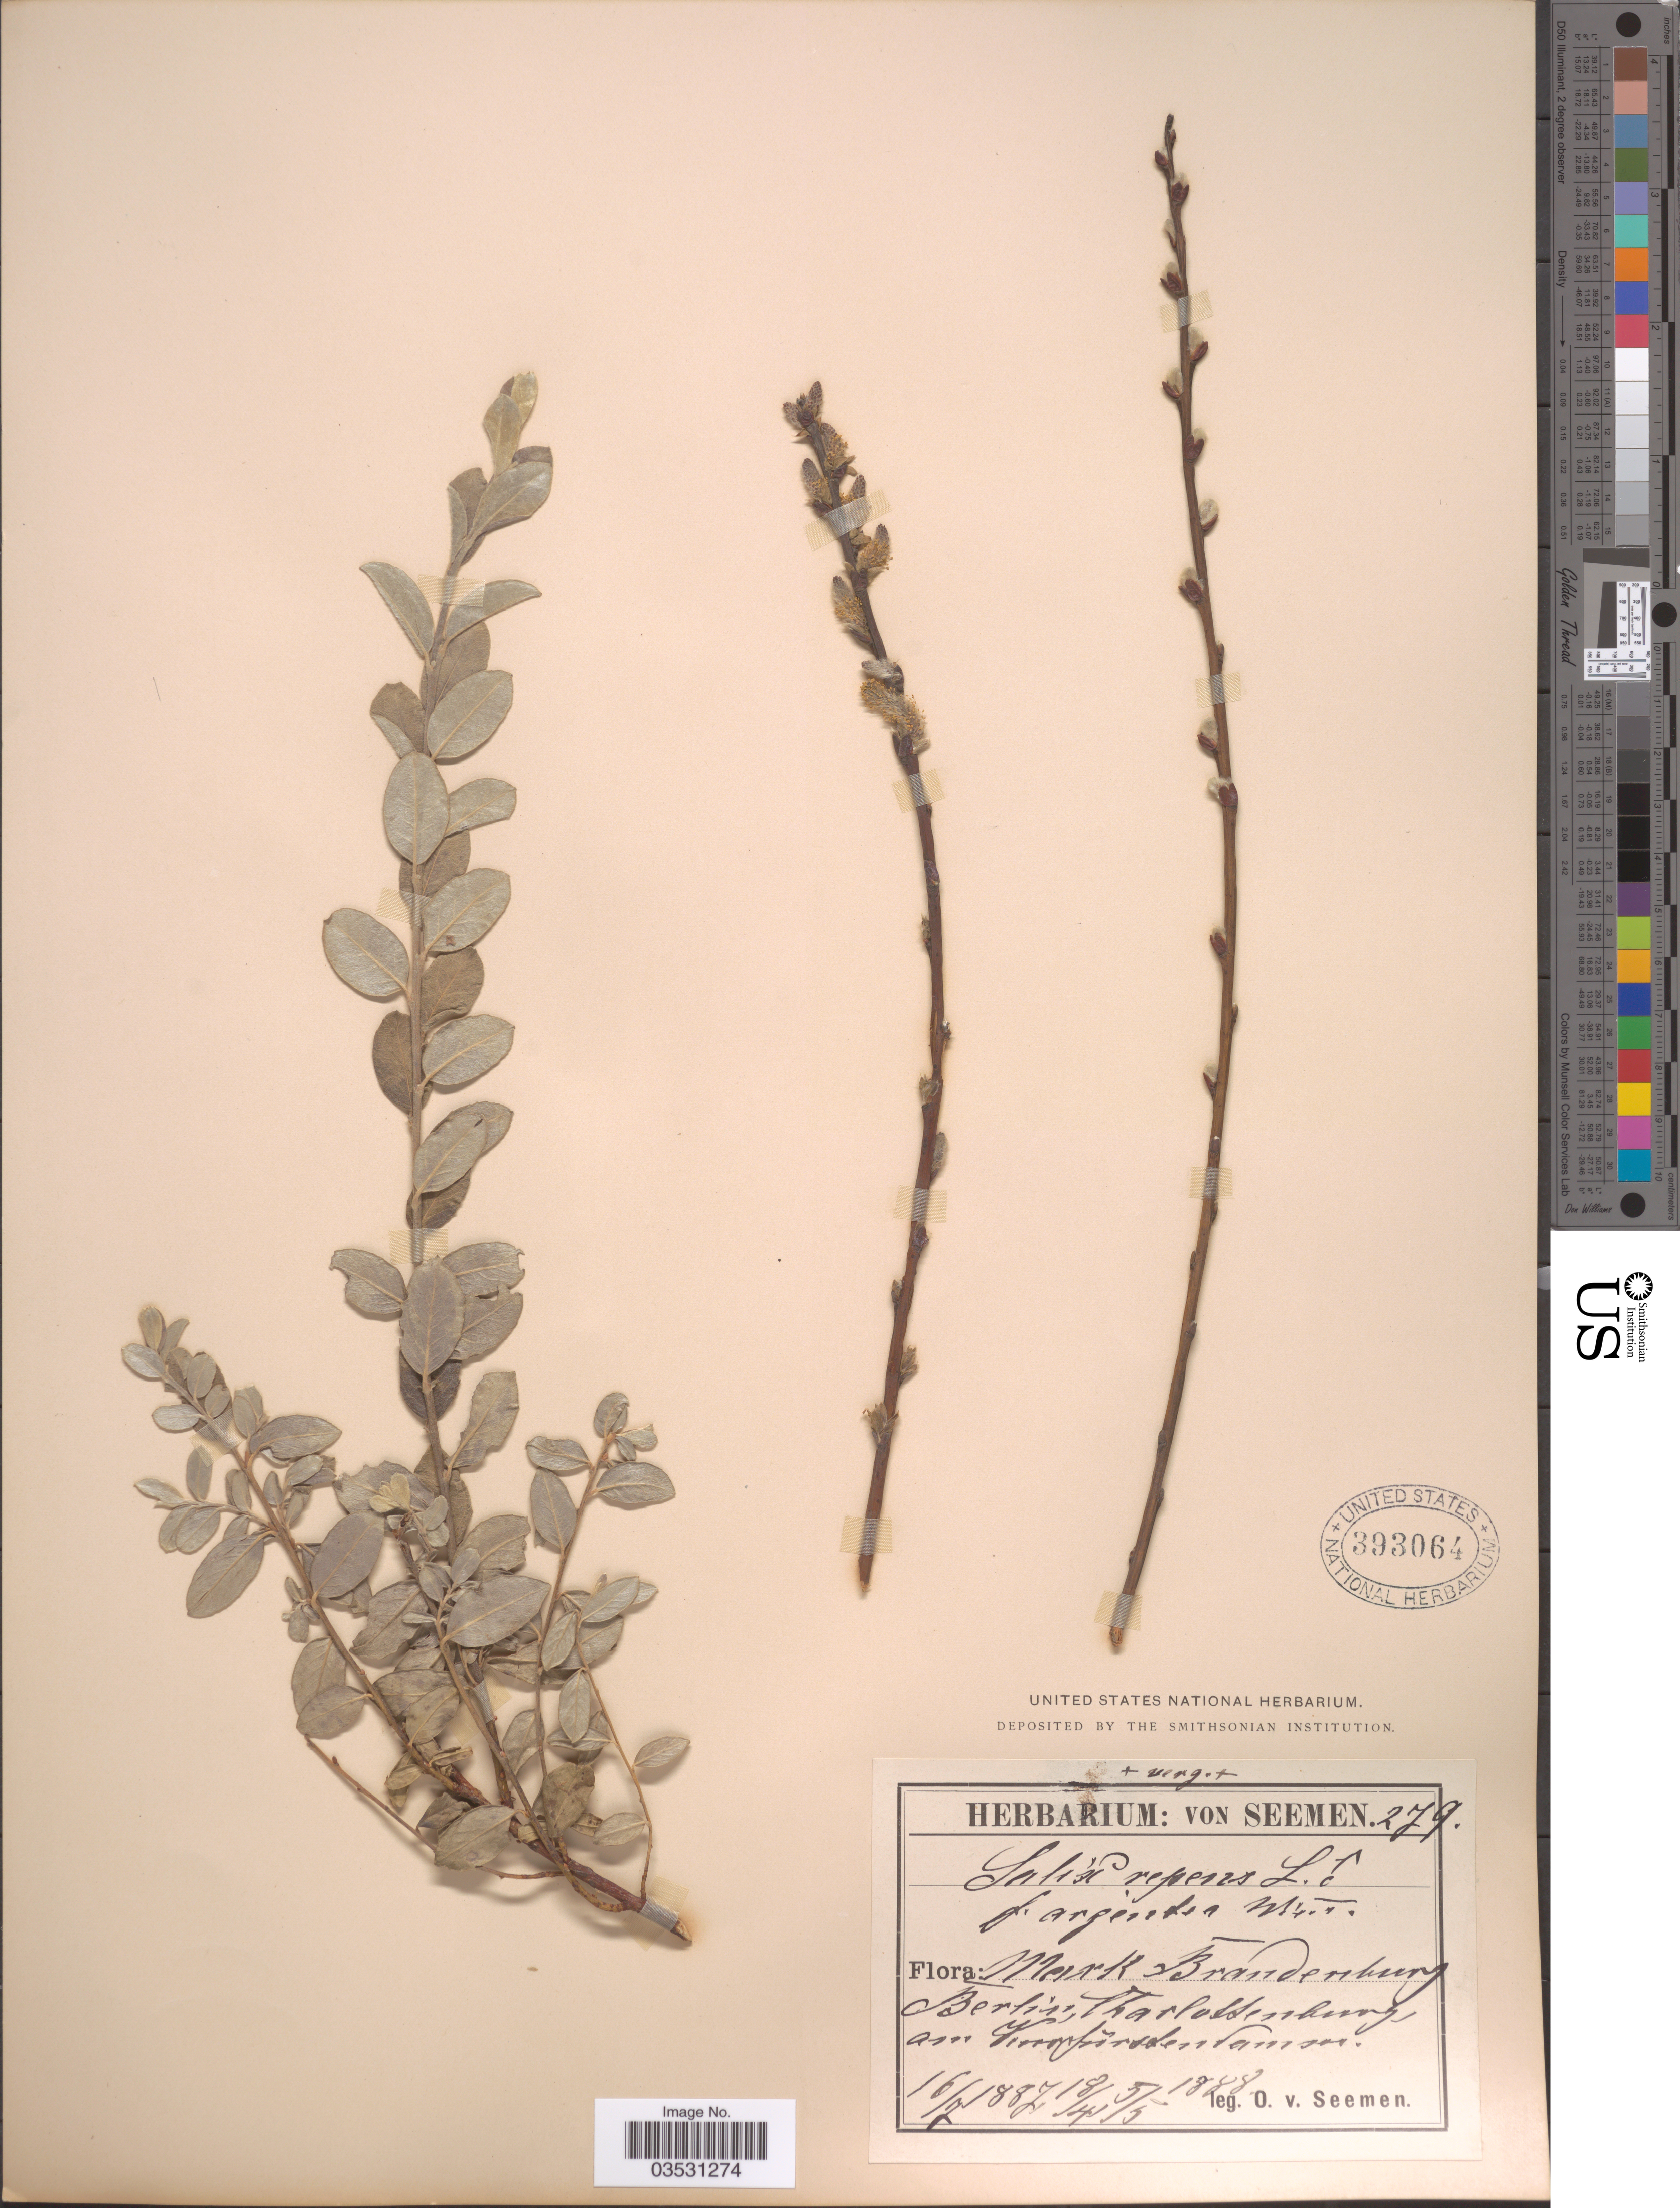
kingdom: Plantae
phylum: Tracheophyta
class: Magnoliopsida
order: Malpighiales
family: Salicaceae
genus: Salix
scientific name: Salix repens f. argentea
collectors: K. O. von Seemen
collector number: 279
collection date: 1887-07-16/1888-05-05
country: Germany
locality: Mark Brandenburg. Berlin, Charlottenburg, am Kurfurstendamm.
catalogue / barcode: US 393064